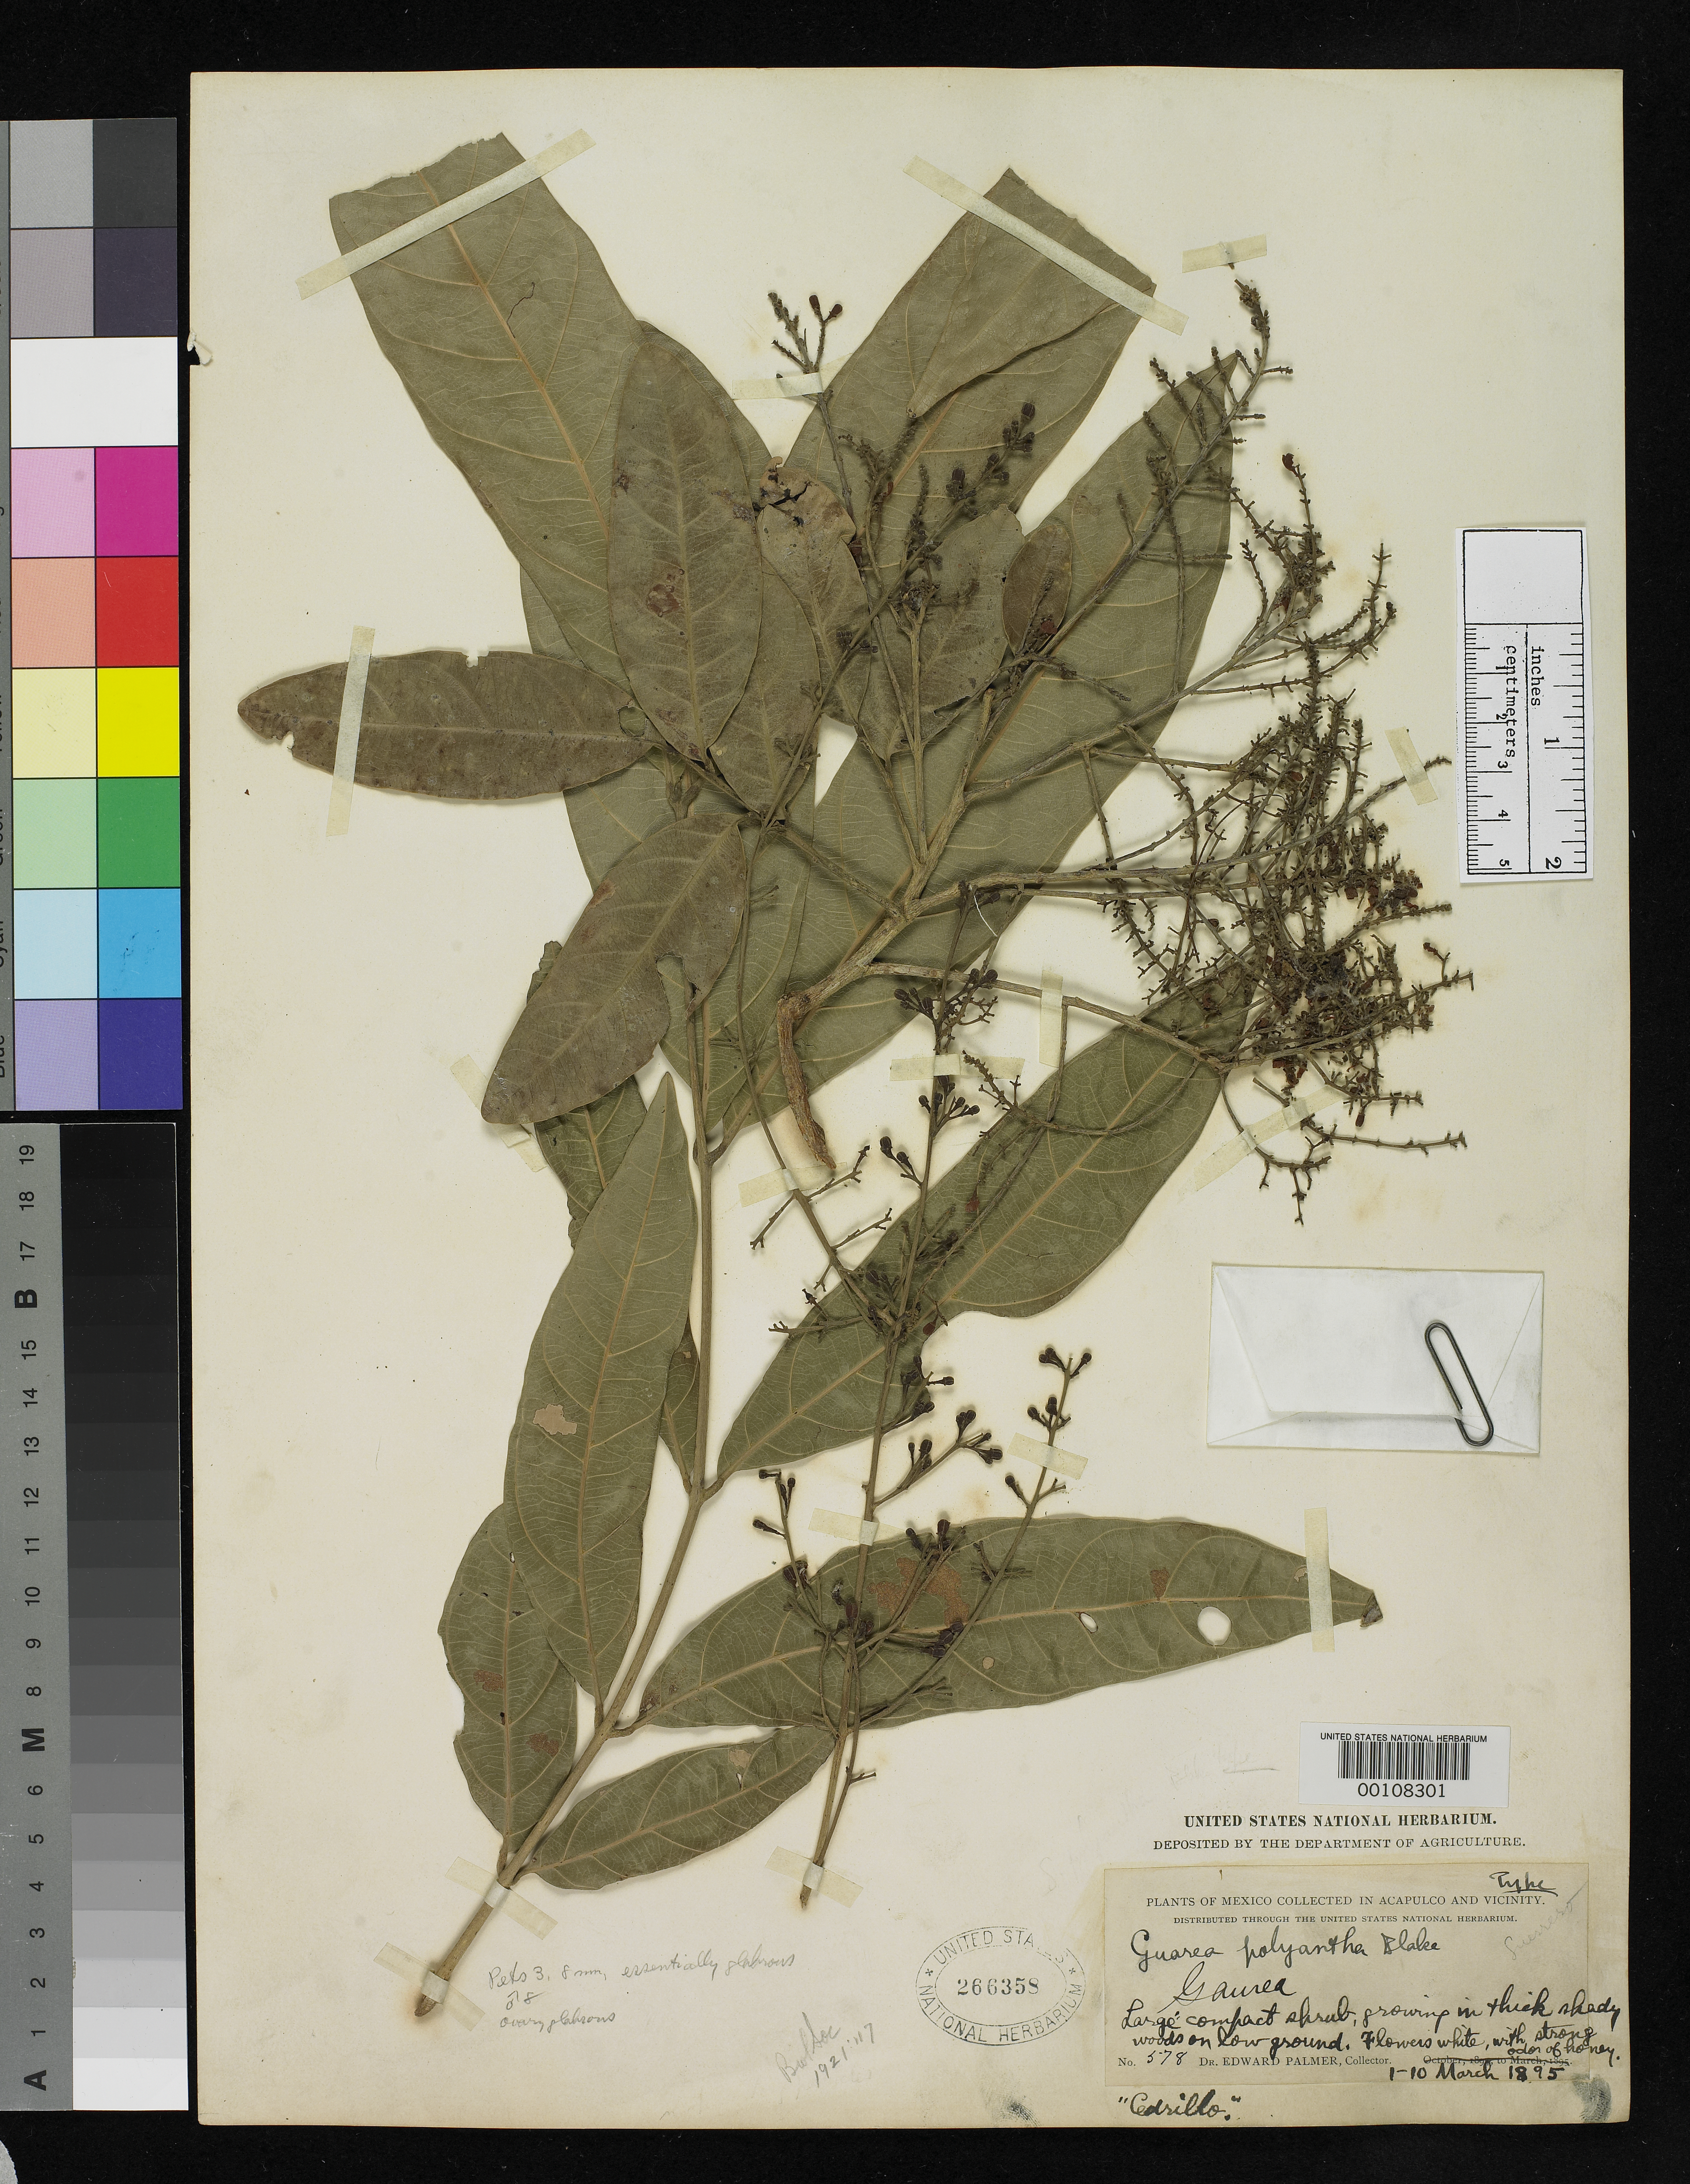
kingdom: Plantae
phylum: Tracheophyta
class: Magnoliopsida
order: Sapindales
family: Meliaceae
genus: Guarea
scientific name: Guarea polyantha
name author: S.F. Blake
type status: Holotype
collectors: E. Palmer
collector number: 578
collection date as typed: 01 Mar 1895 to 10 Mar 1895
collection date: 1895-03-01/1895-03-10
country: Mexico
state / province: Guerrero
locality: Acapulco and vicinity.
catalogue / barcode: US 266358